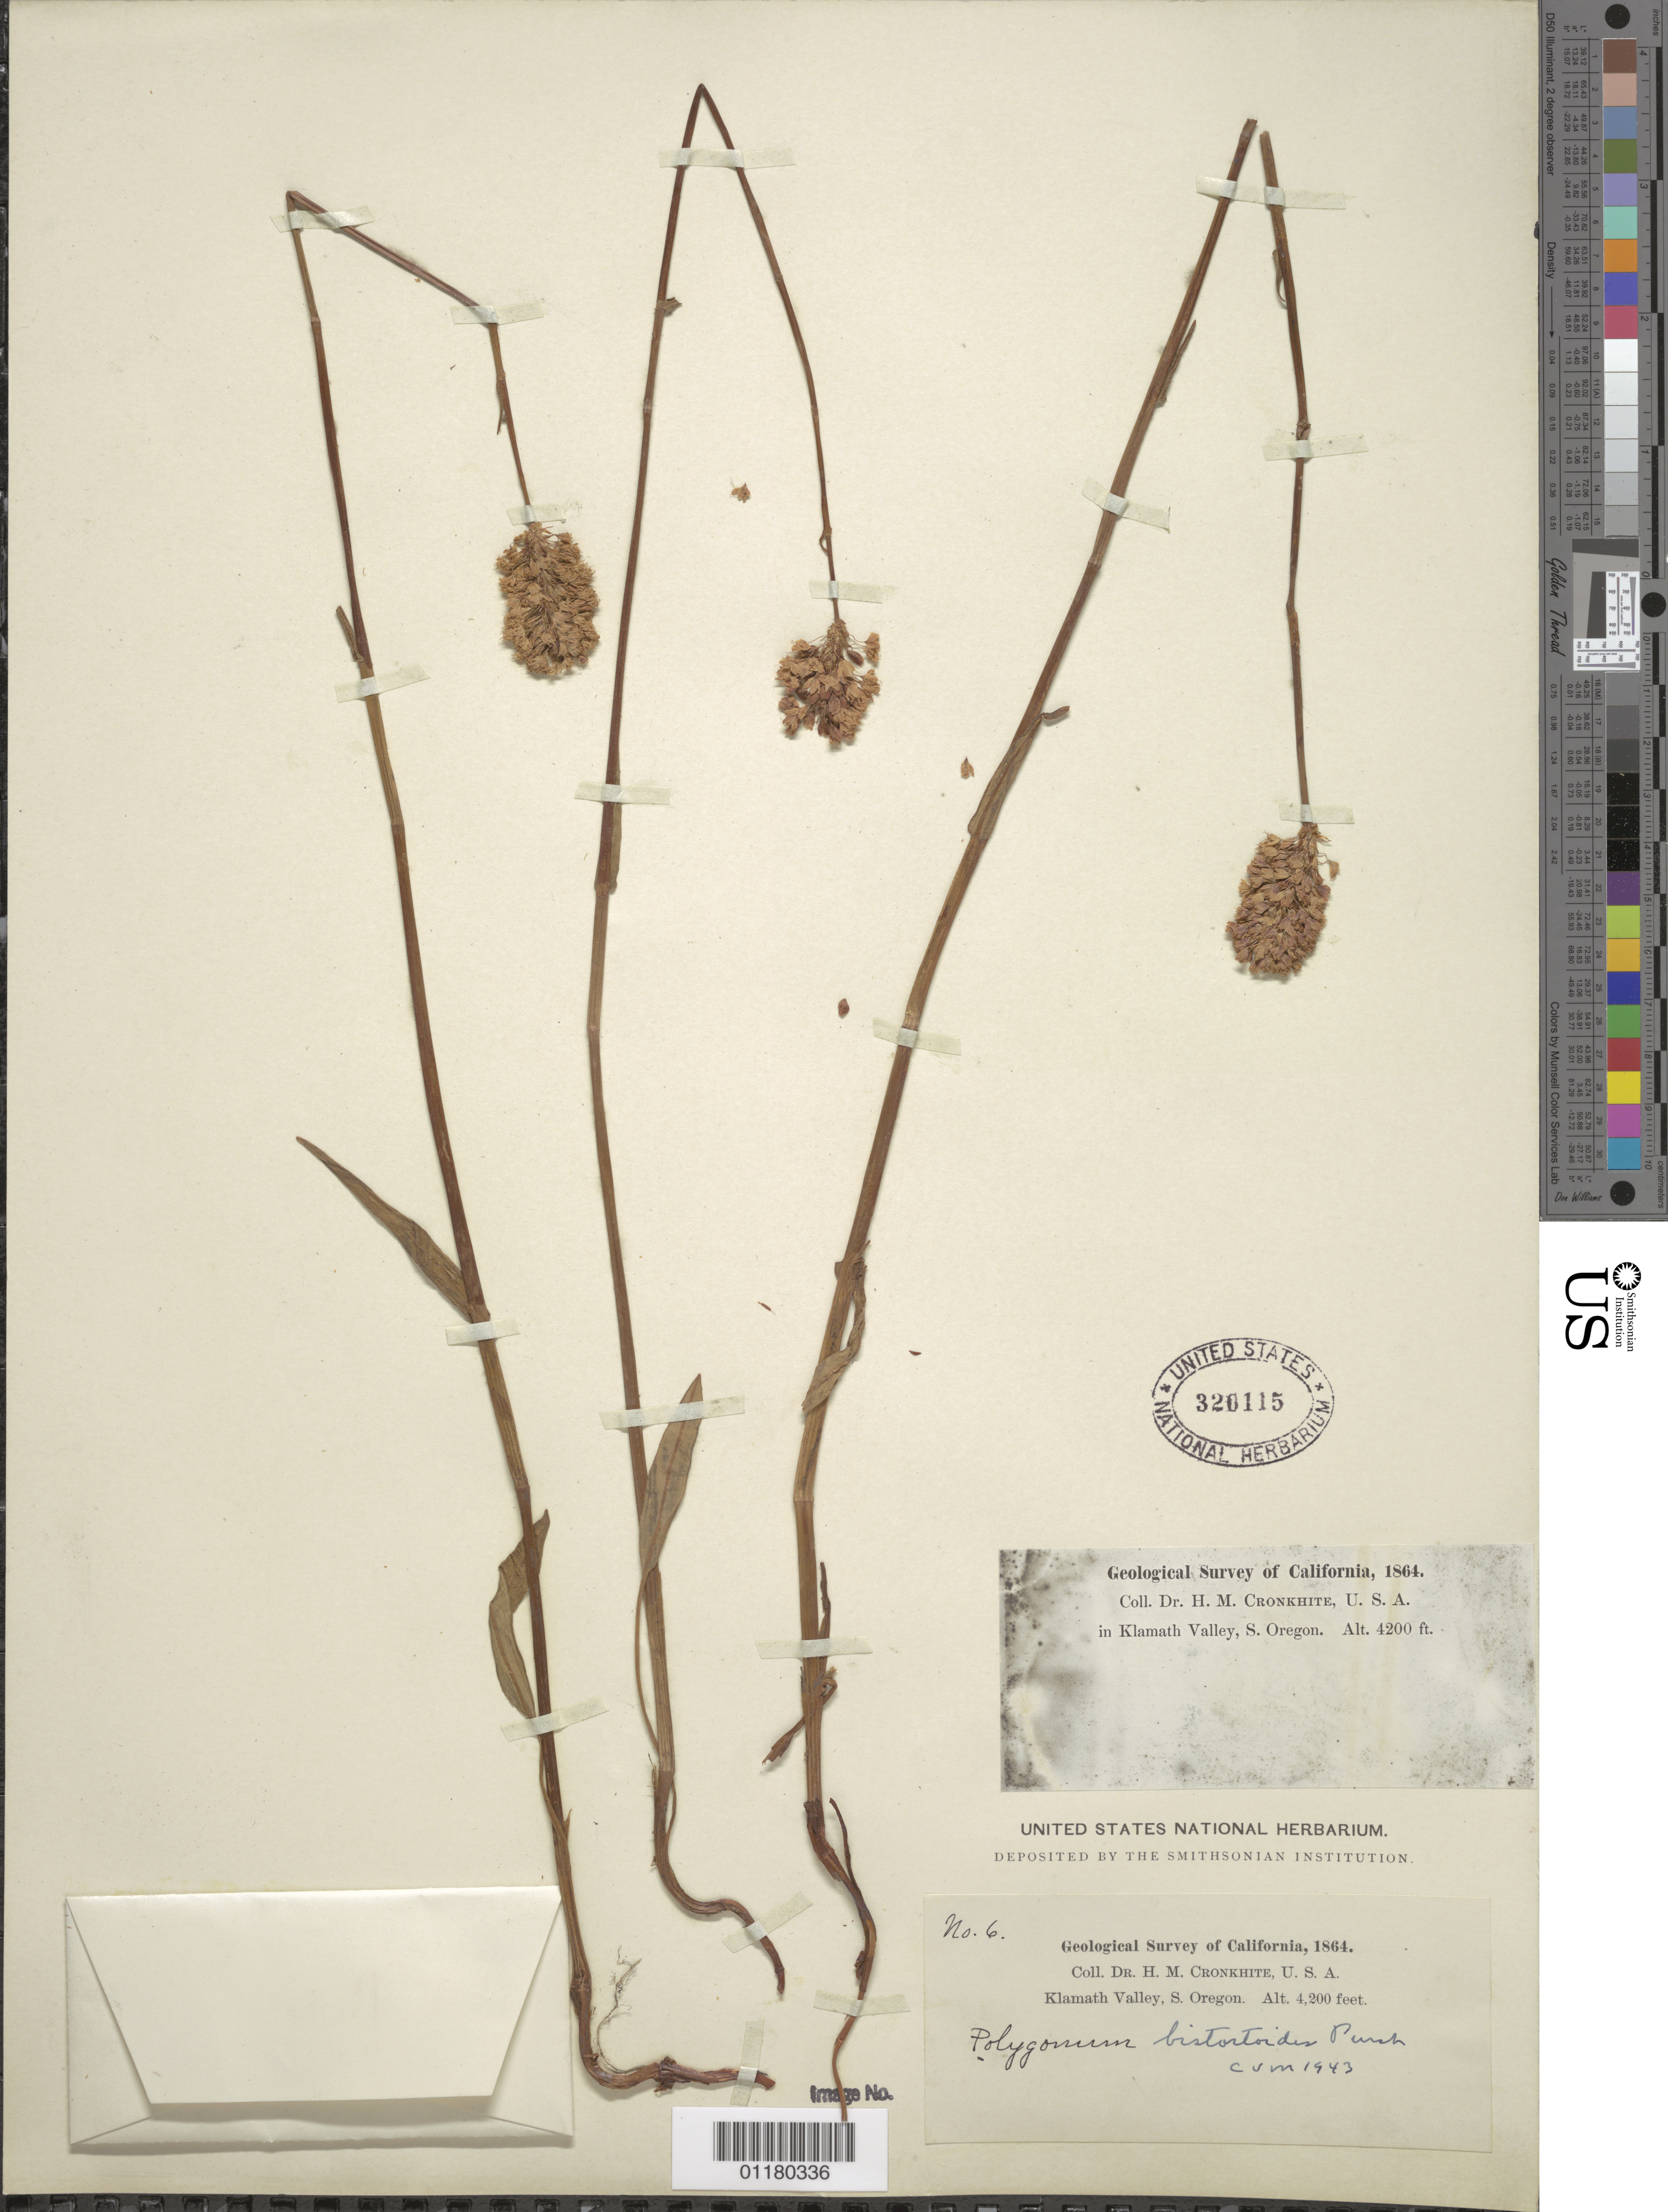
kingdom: Plantae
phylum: Tracheophyta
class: Magnoliopsida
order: Caryophyllales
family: Polygonaceae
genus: Bistorta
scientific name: Bistorta bistortoides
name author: (Pursh) Small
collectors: H. M. Cronkhite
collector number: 6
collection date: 1864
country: United States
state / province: Oregon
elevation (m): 1280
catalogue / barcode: US 320115